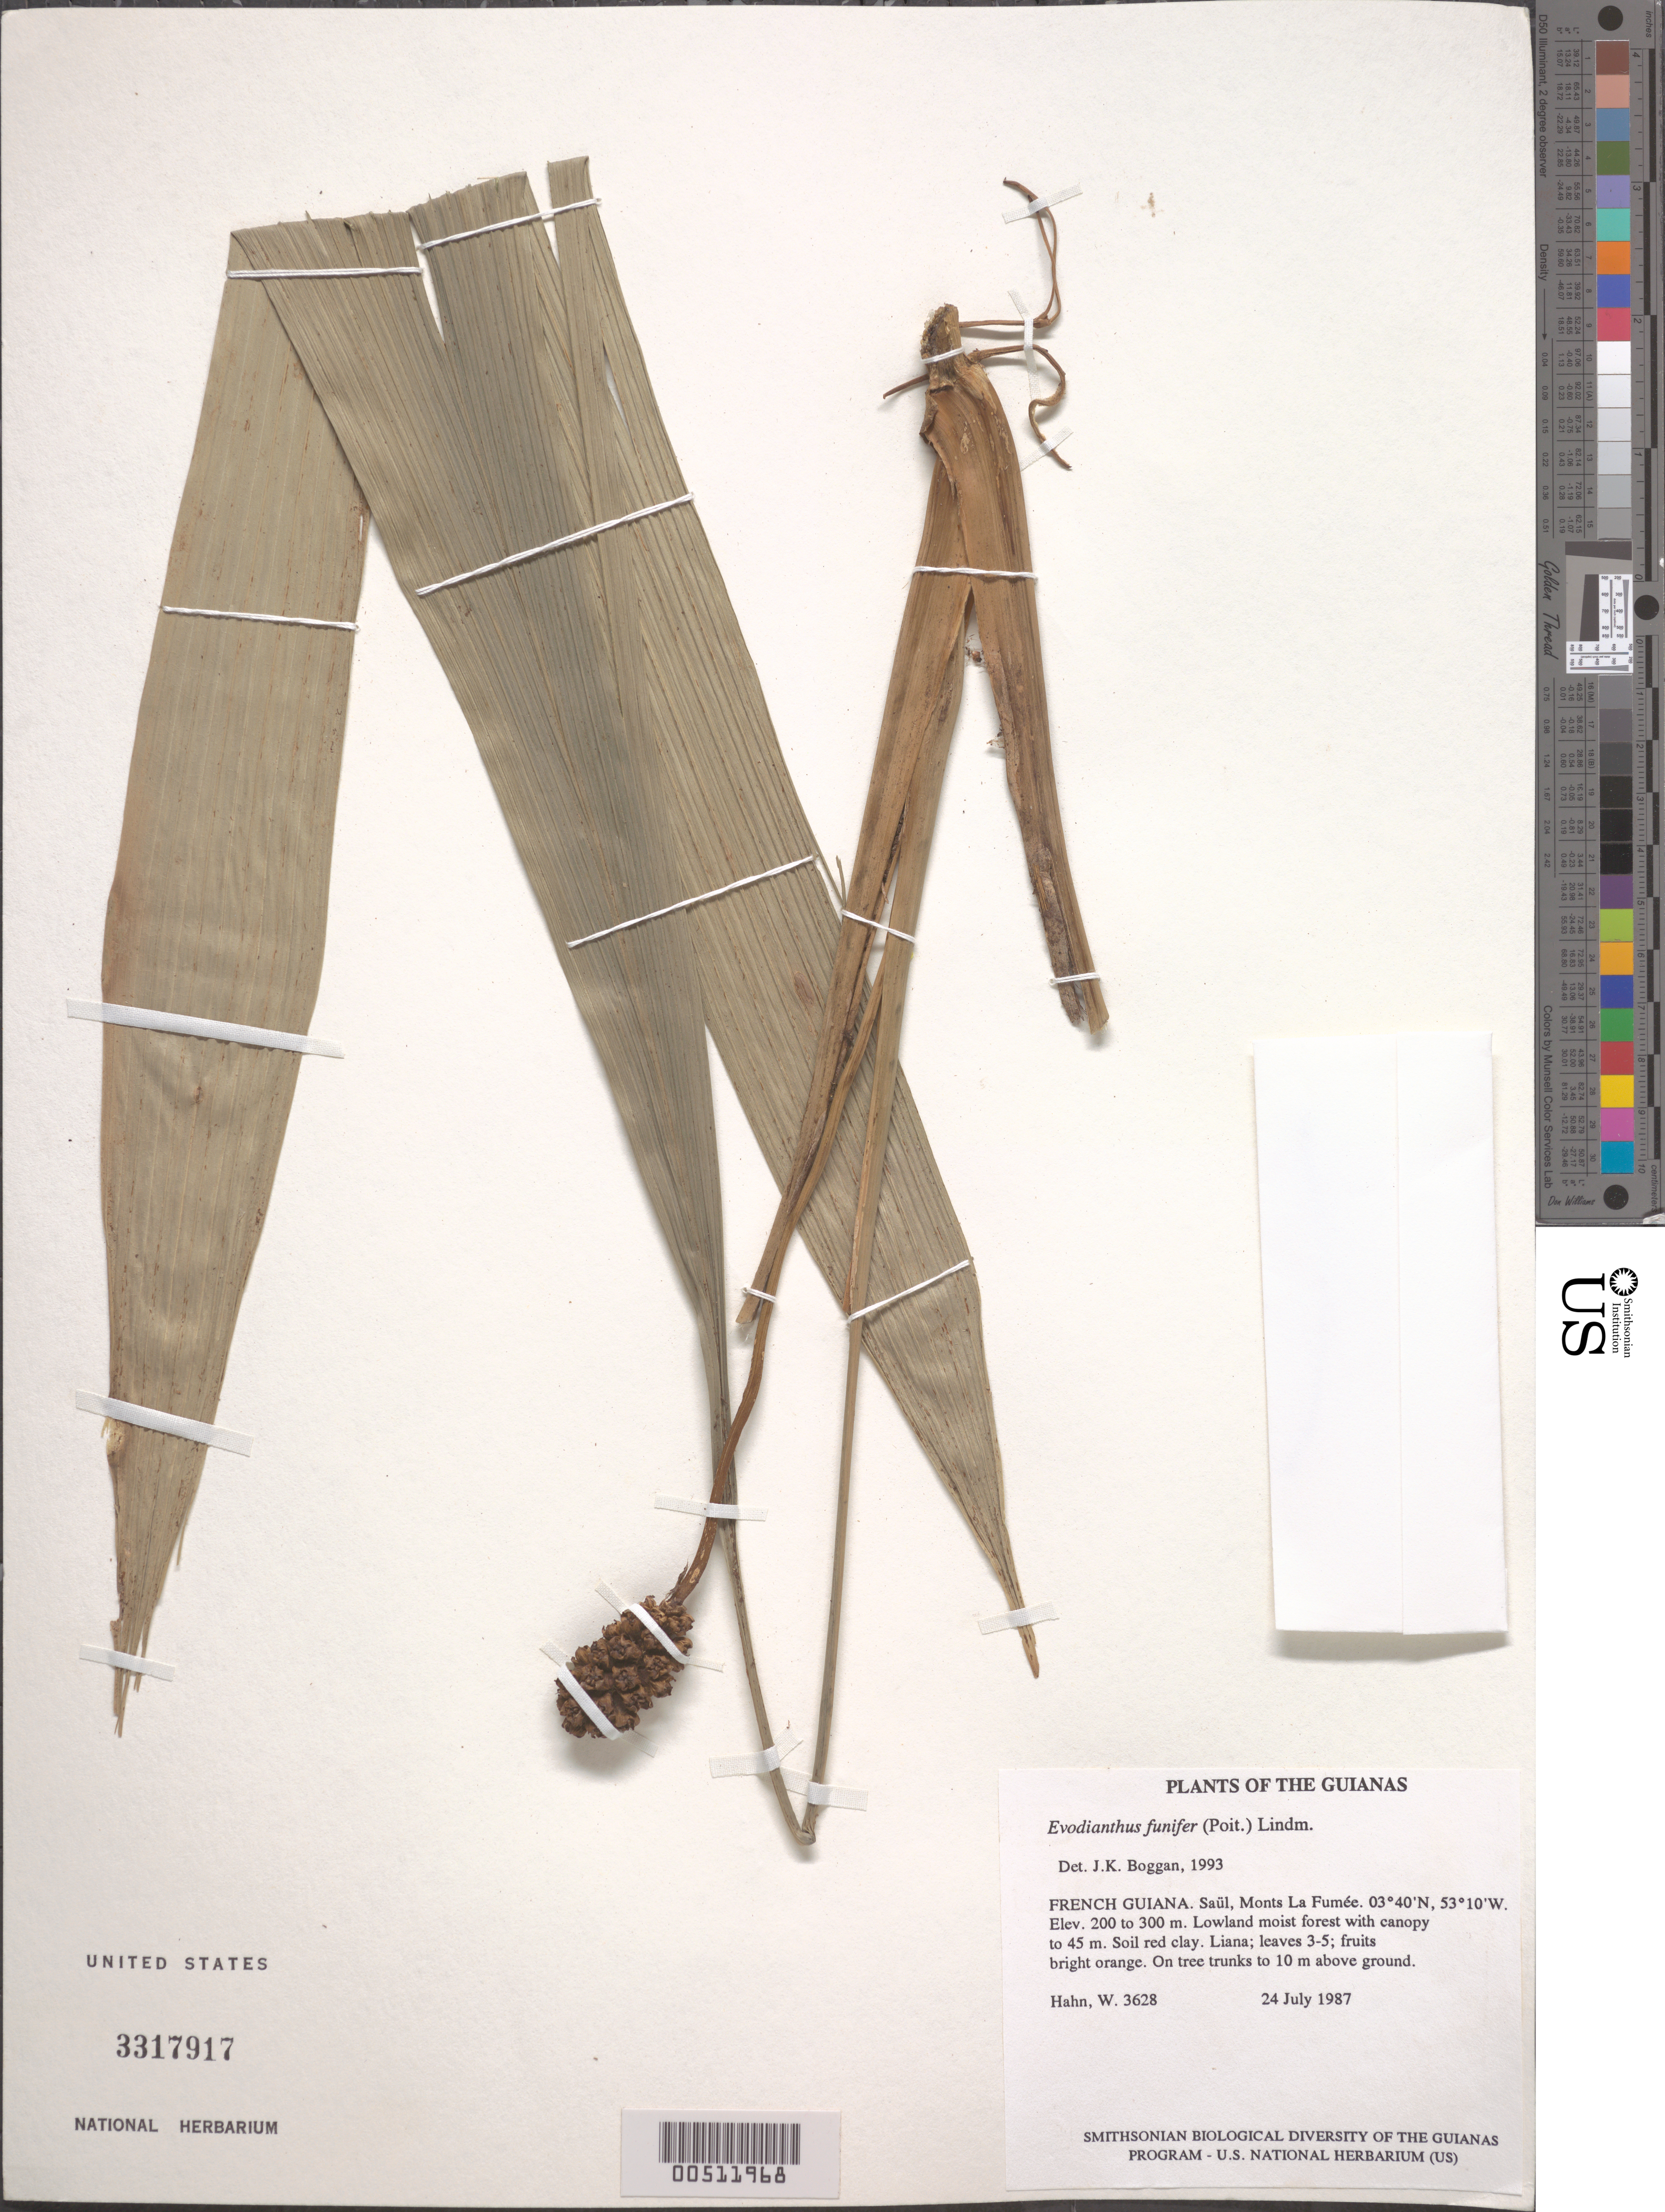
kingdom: Plantae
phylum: Tracheophyta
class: Liliopsida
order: Pandanales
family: Cyclanthaceae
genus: Evodianthus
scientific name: Evodianthus funifer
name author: (Poit.) Lindm.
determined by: Boggan, J. K., (US), NMNH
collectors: W. Hahn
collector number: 3628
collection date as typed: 24 July 1987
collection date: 1987-07-24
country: French Guiana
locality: Saül, Monts La Fumée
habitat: Lowland moist forest with canopy to 45 m. Soil red clay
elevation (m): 200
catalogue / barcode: US 3317917